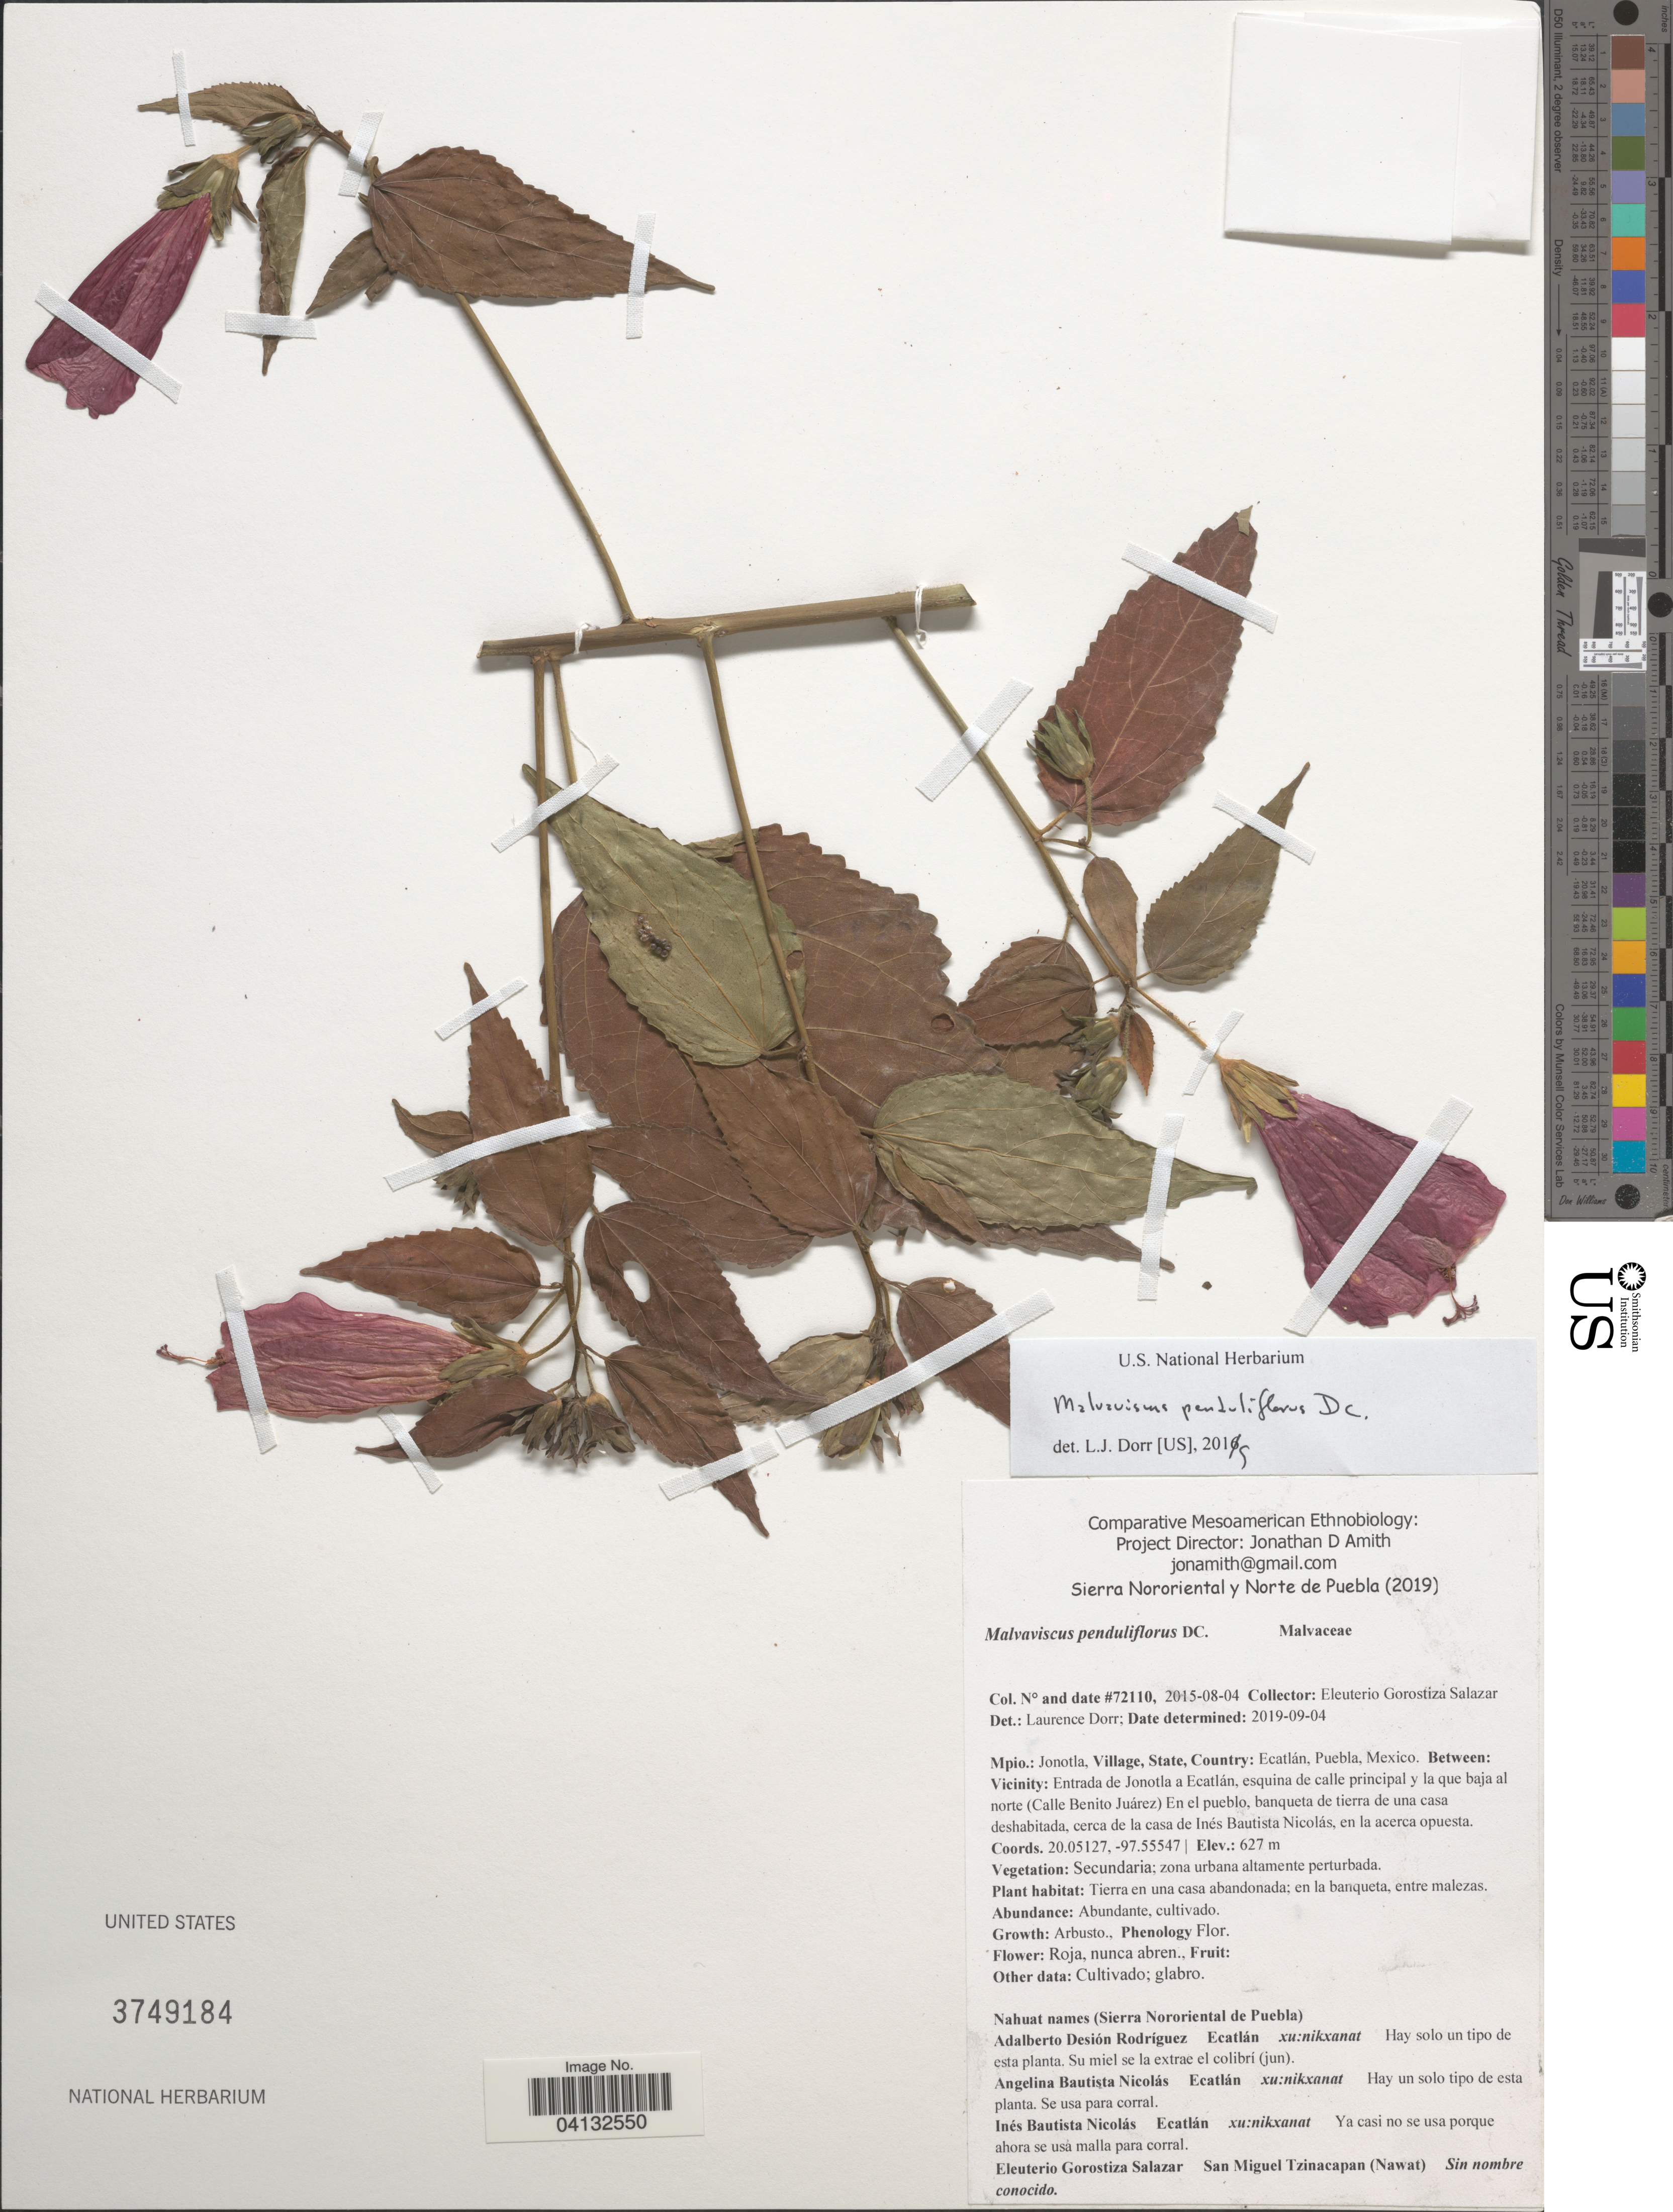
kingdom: Plantae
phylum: Tracheophyta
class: Magnoliopsida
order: Malvales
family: Malvaceae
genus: Malvaviscus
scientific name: Malvaviscus penduliflorus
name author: DC.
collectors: E. Gorostiza S.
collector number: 72110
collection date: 2015-08-04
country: Mexico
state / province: Puebla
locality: Mpio.: Jonotla, Village: Ecatlán. Between: Vicinity: Entrada de Jonotla a Ecatlán, esquina de calle principal y la que baja al norte (Calle Benito Juaréz) En el pueblo, banqueta de tierra de una casa deshabitada, cerca de la casa de Inés Bautista Nicolás, en la acerca opuesta. Cultivado [unsure placement].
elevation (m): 627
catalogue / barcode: US 3749184